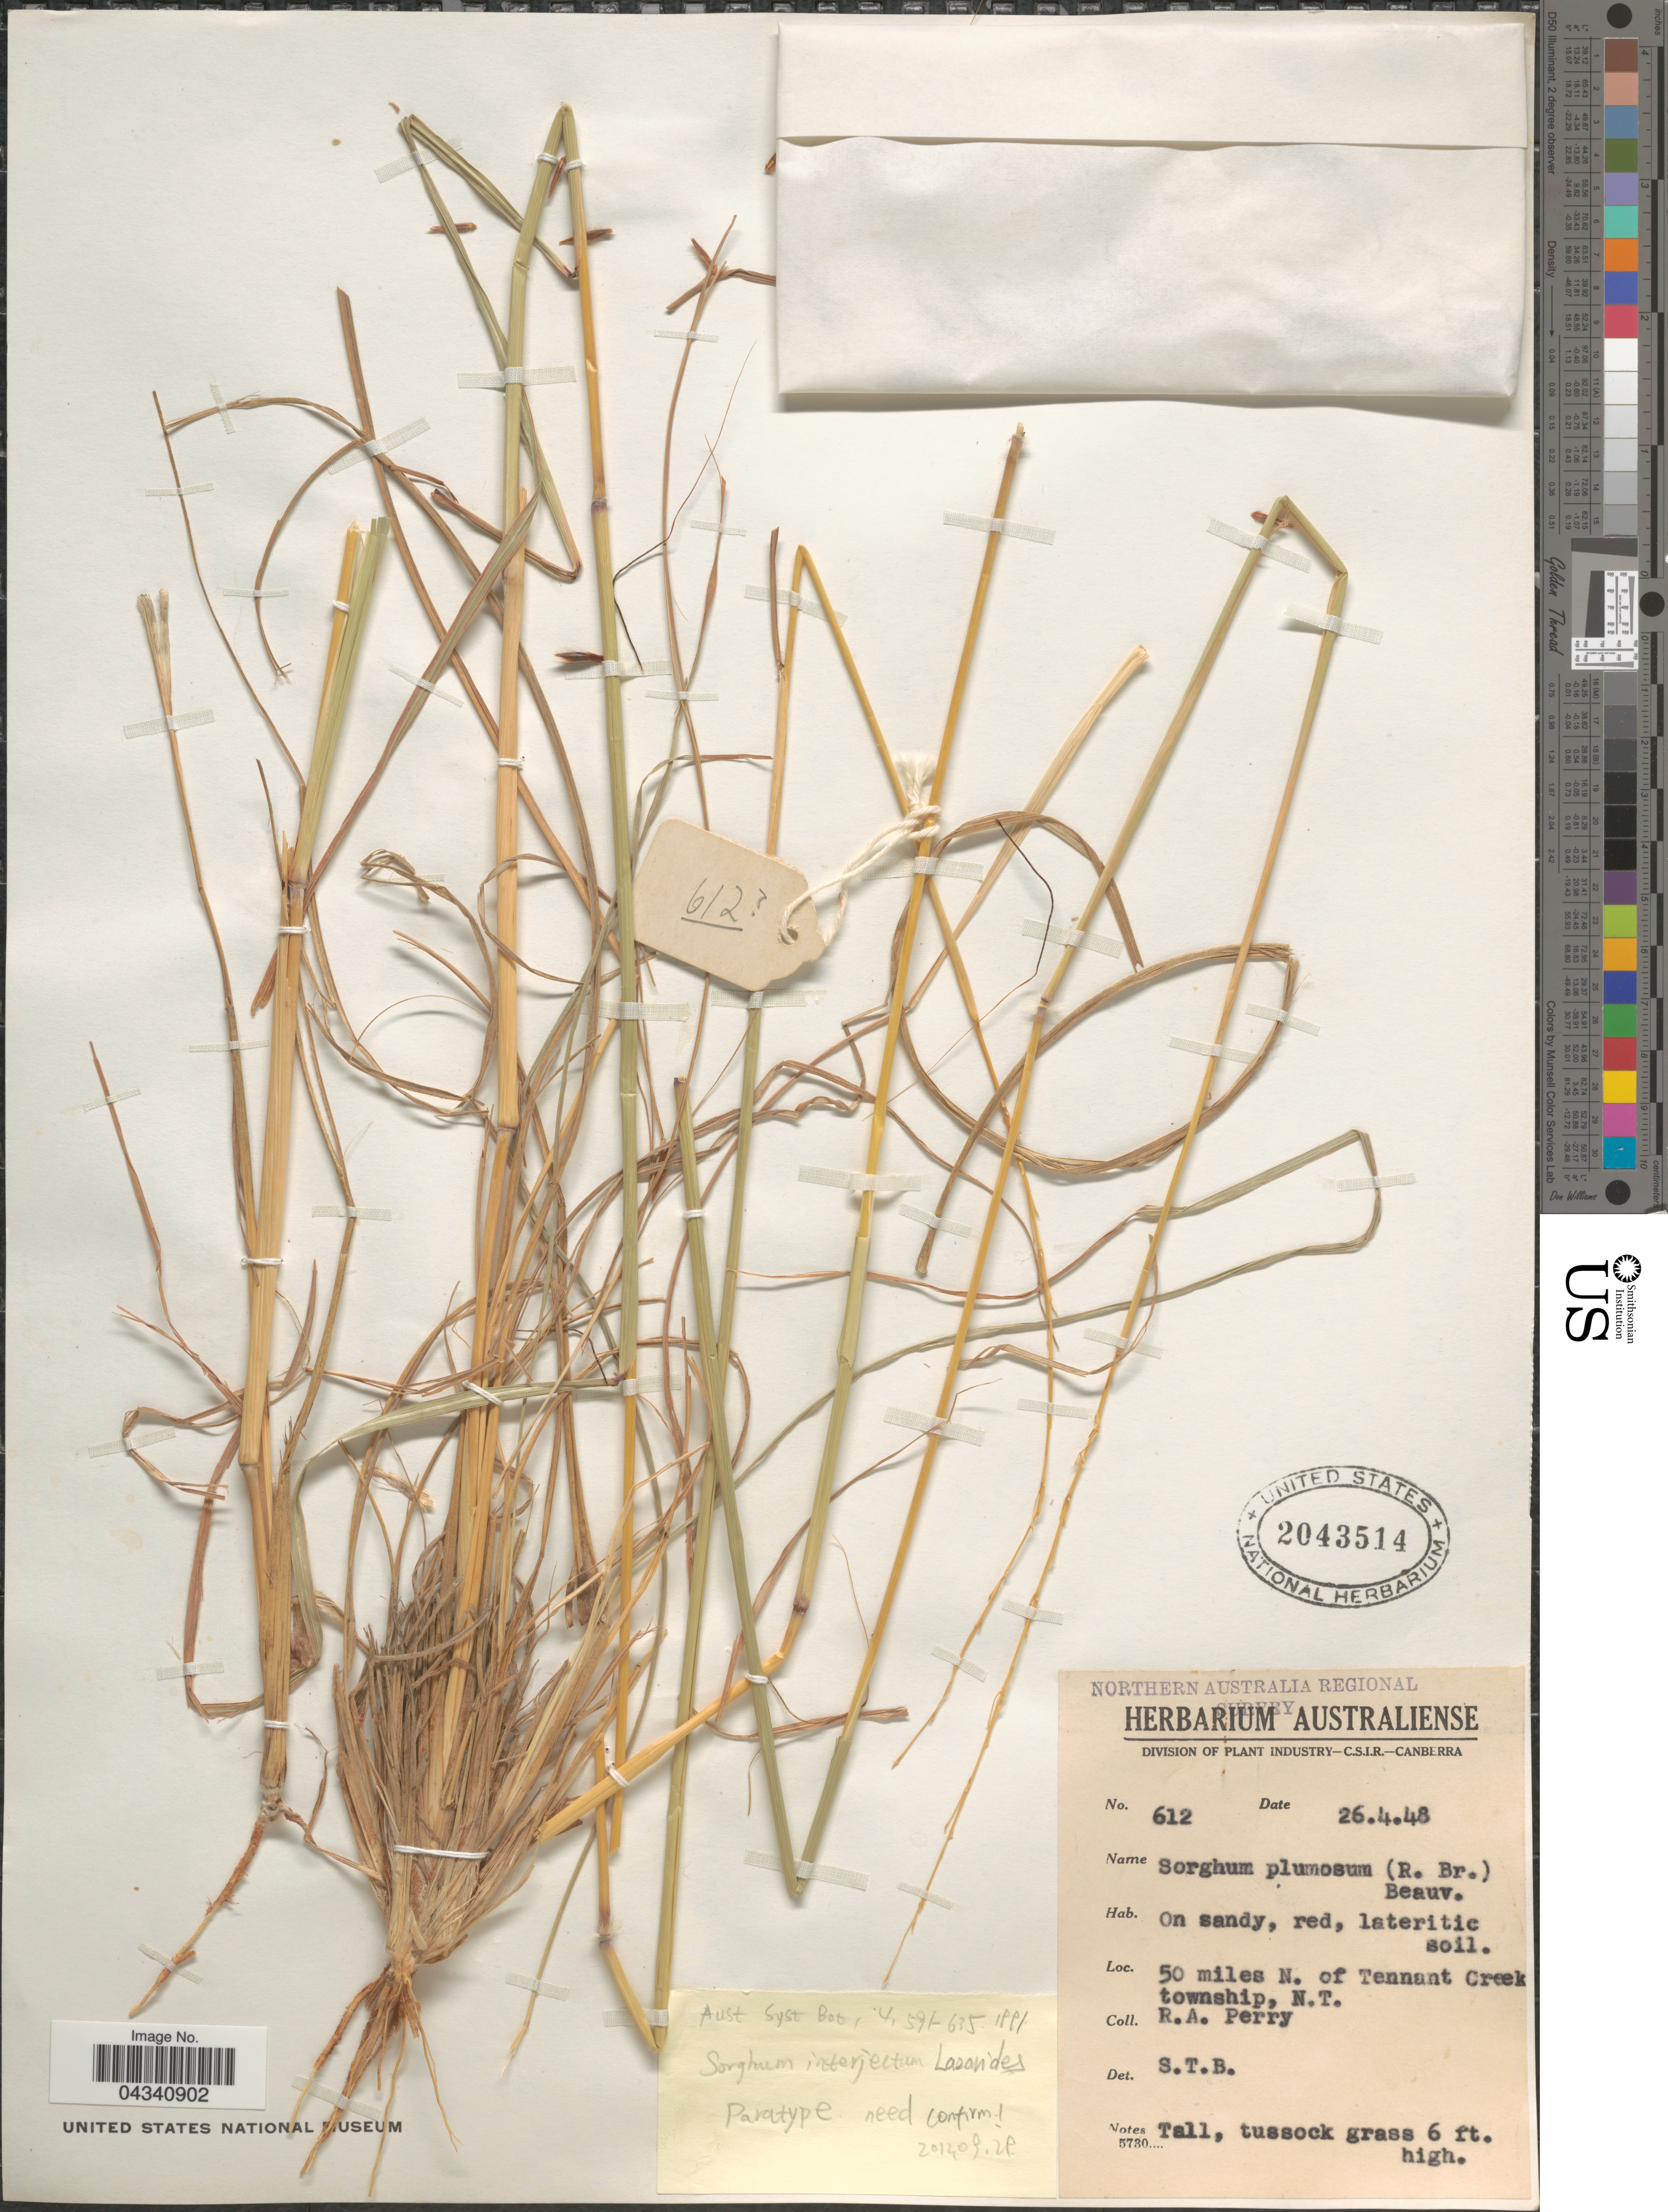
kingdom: Plantae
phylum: Tracheophyta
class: Liliopsida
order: Poales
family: Poaceae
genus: Sorghum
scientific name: Sorghum plumosum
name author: (R. Br.) P. Beauv.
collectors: Perry, R. A.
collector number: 612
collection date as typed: Transcribed d/m/y: 26/4/48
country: Australia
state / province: Northern Territory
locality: Northern Australia Regional Survey . 50 miles N. of Tennant Creek township.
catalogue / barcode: US 2043514